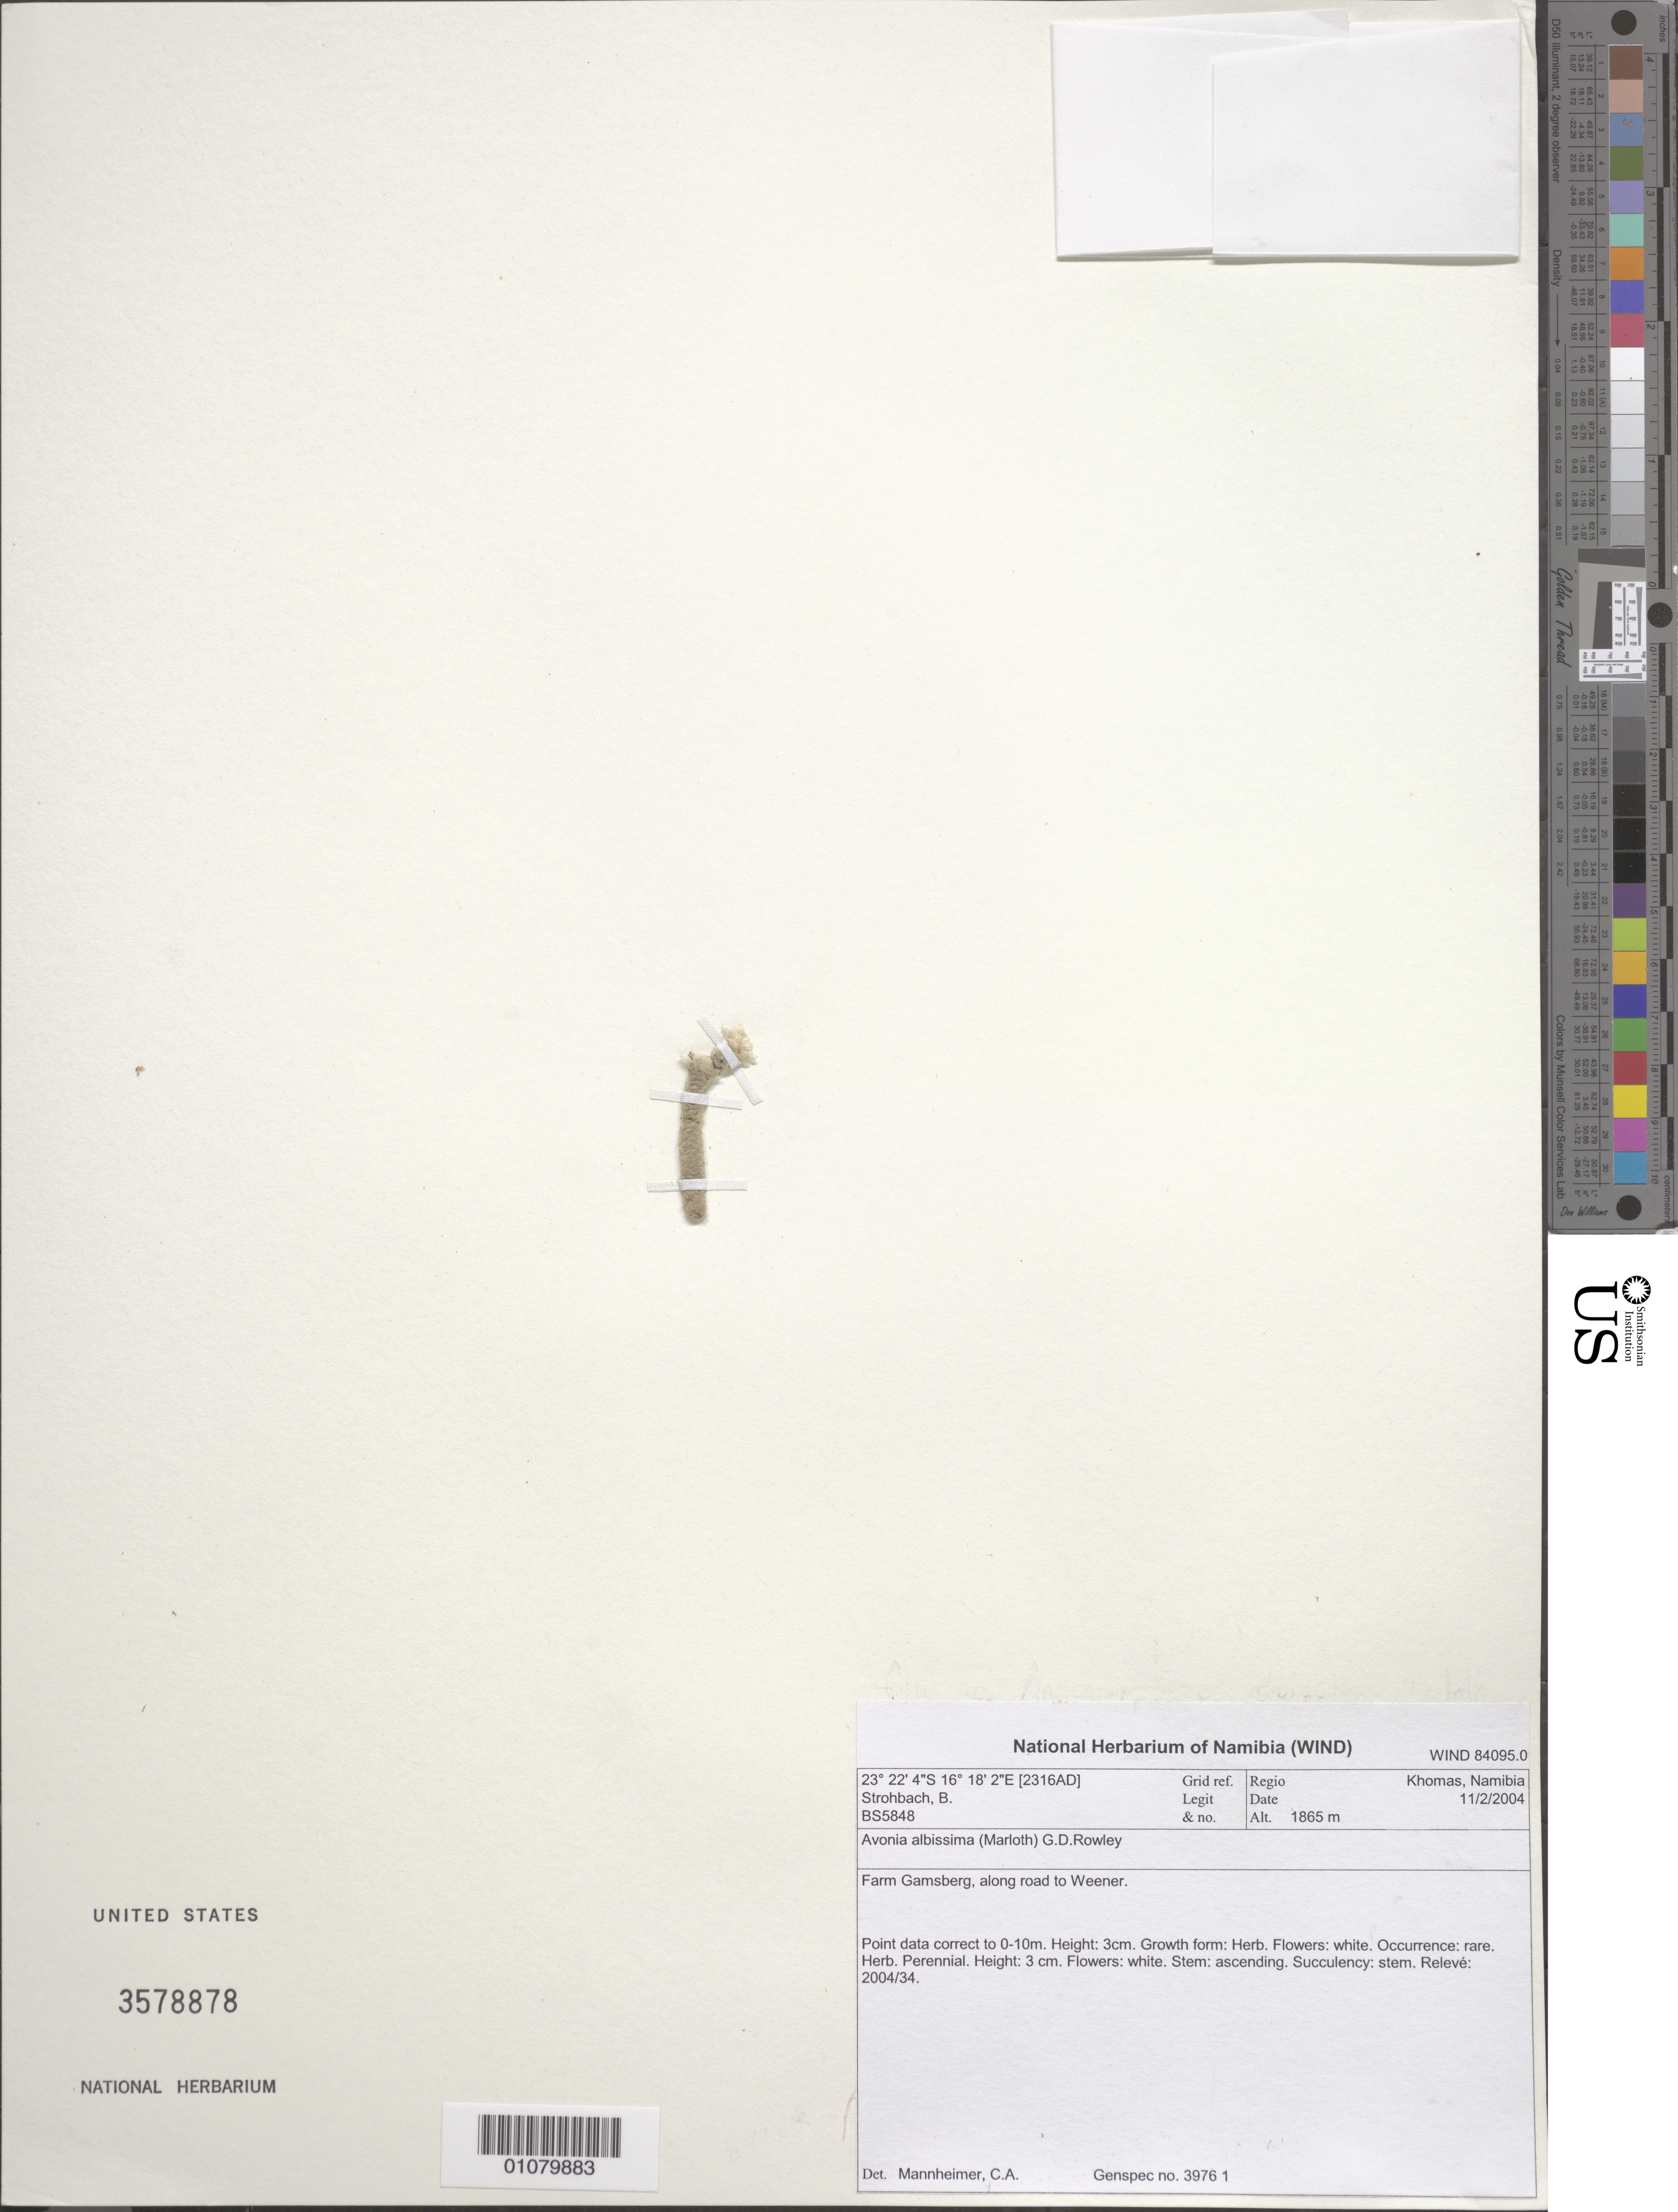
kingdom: Plantae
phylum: Tracheophyta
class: Magnoliopsida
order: Caryophyllales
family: Anacampserotaceae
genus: Avonia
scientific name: Avonia albissima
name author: (Marloth) G.D. Rowley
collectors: B. Strohbach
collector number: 3976 1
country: Namibia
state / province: Khomas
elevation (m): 1865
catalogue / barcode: US 3578878